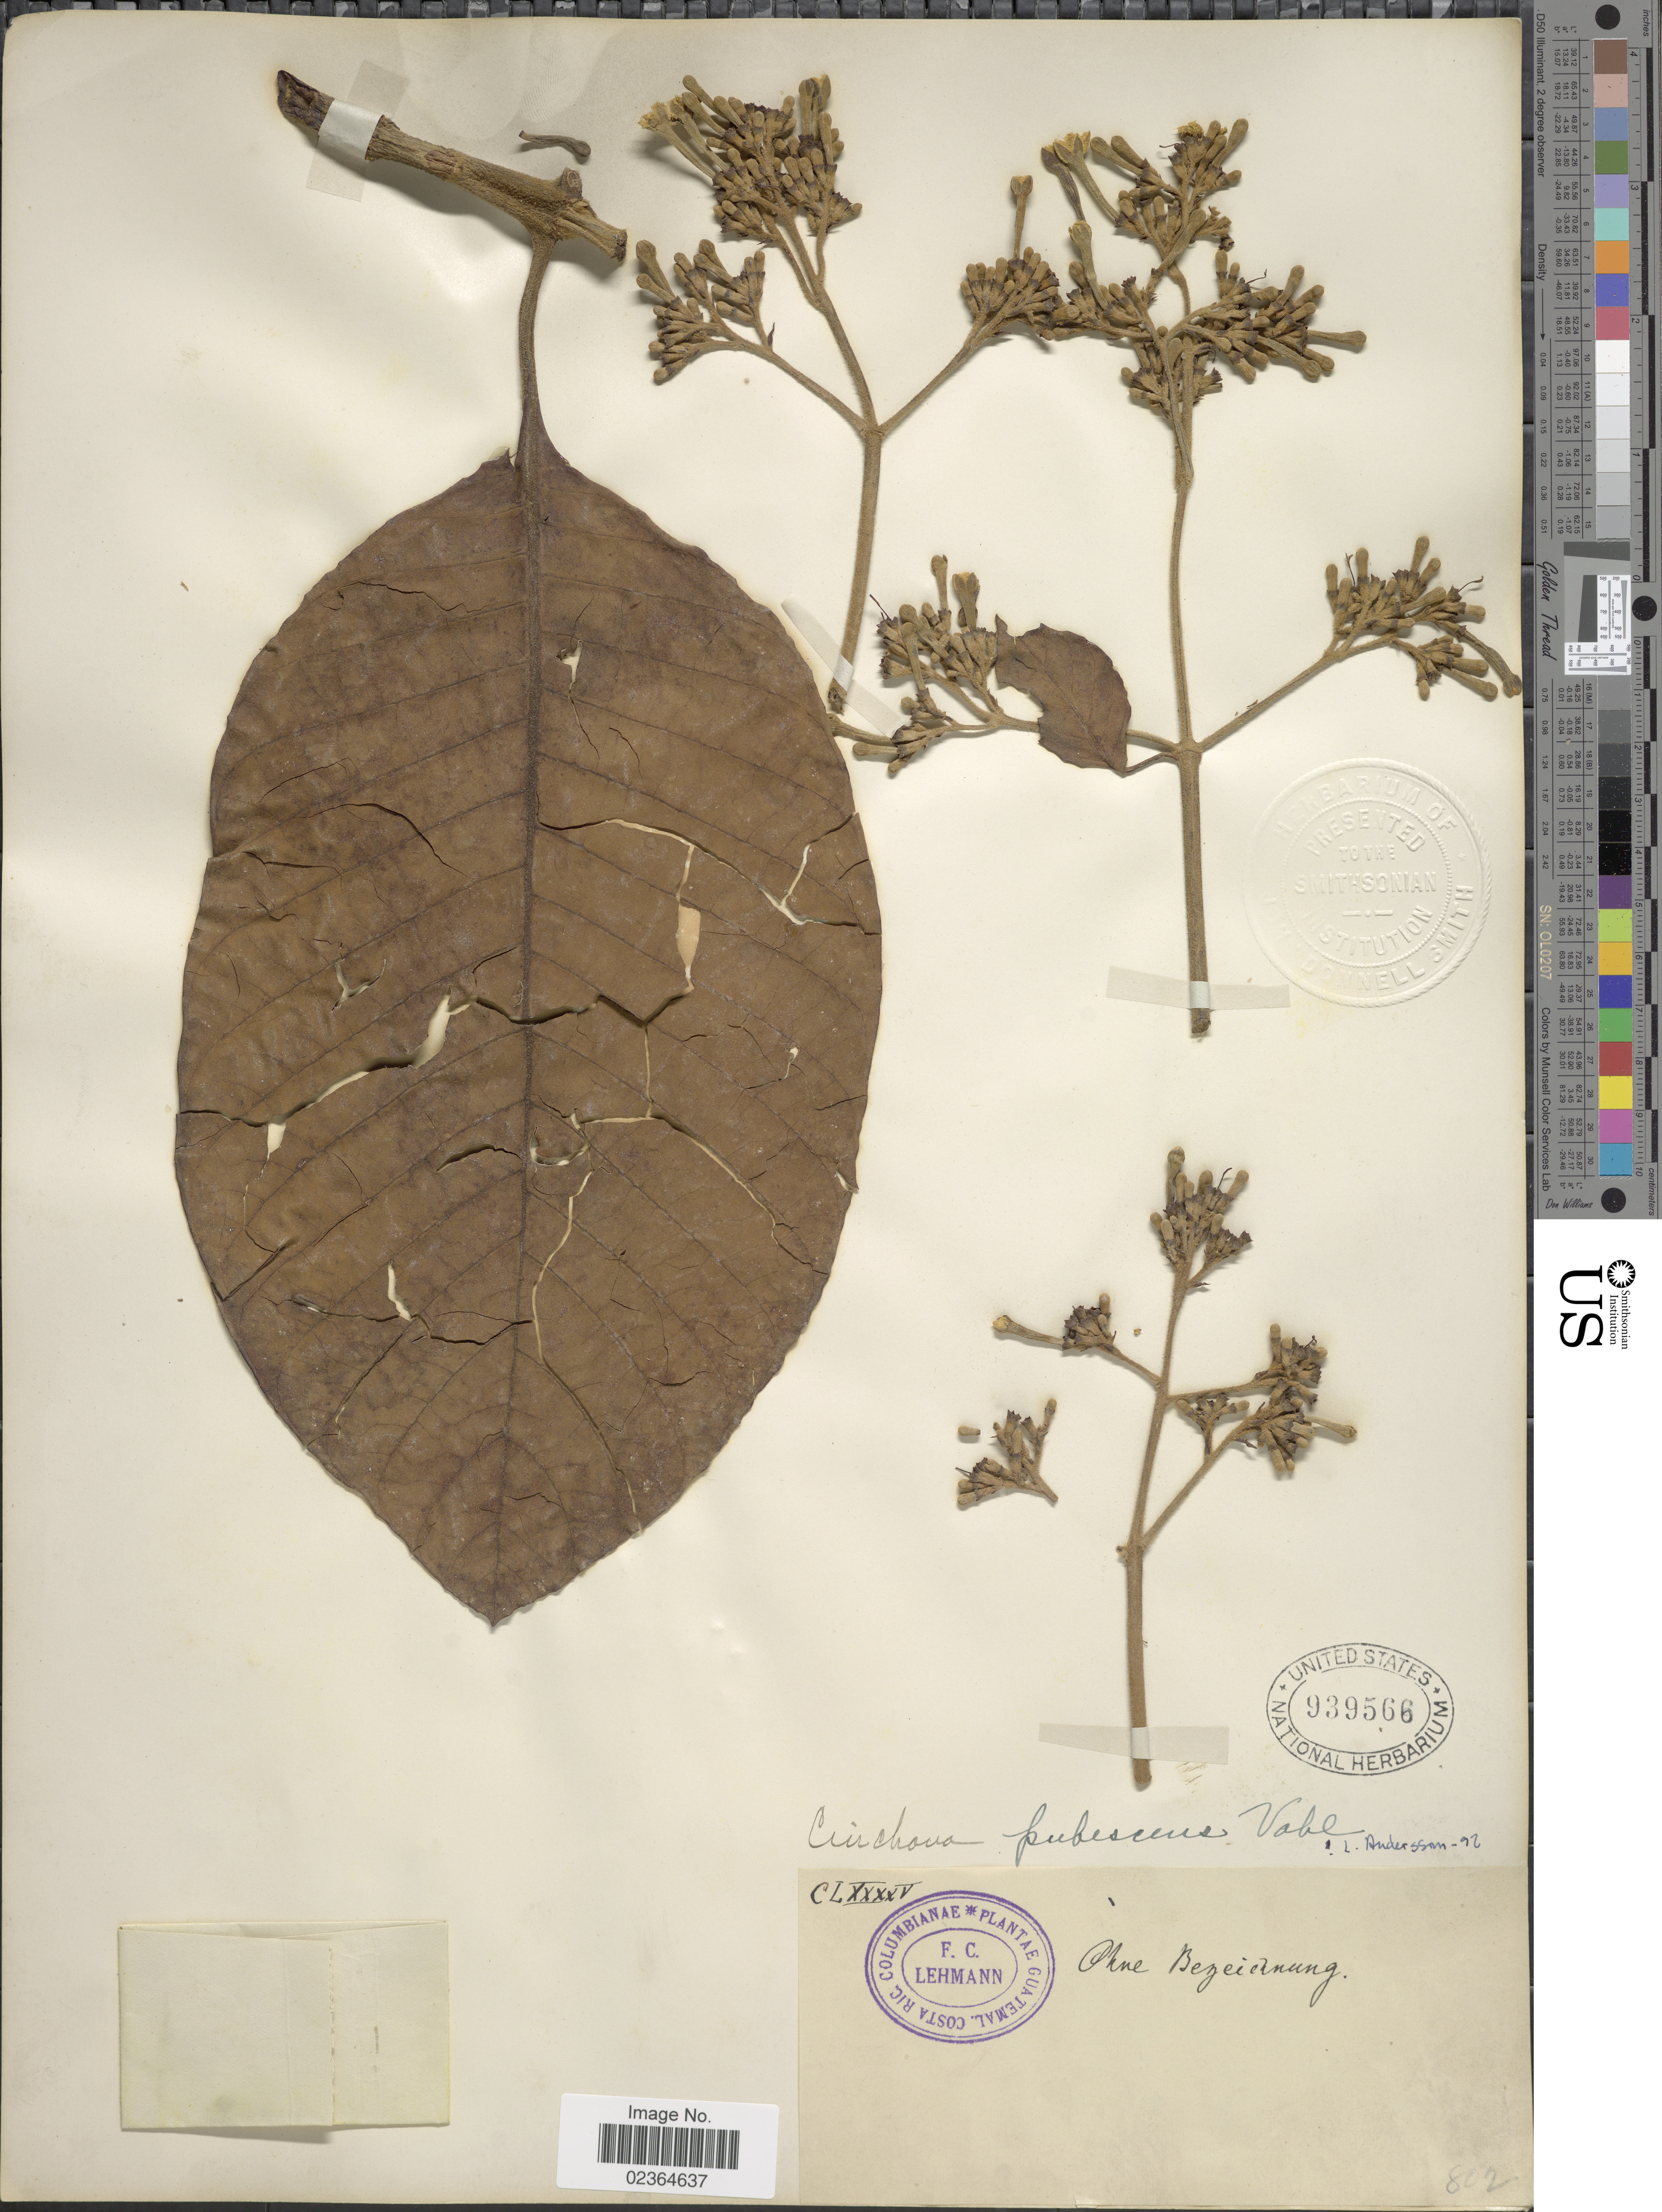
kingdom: Plantae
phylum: Tracheophyta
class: Magnoliopsida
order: Gentianales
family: Rubiaceae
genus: Cinchona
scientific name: Cinchona pubescens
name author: Vahl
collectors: F. C. Lehmann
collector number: CLXXXXV?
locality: Ohne Bezeidnung [unsure placement]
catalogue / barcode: US 939566